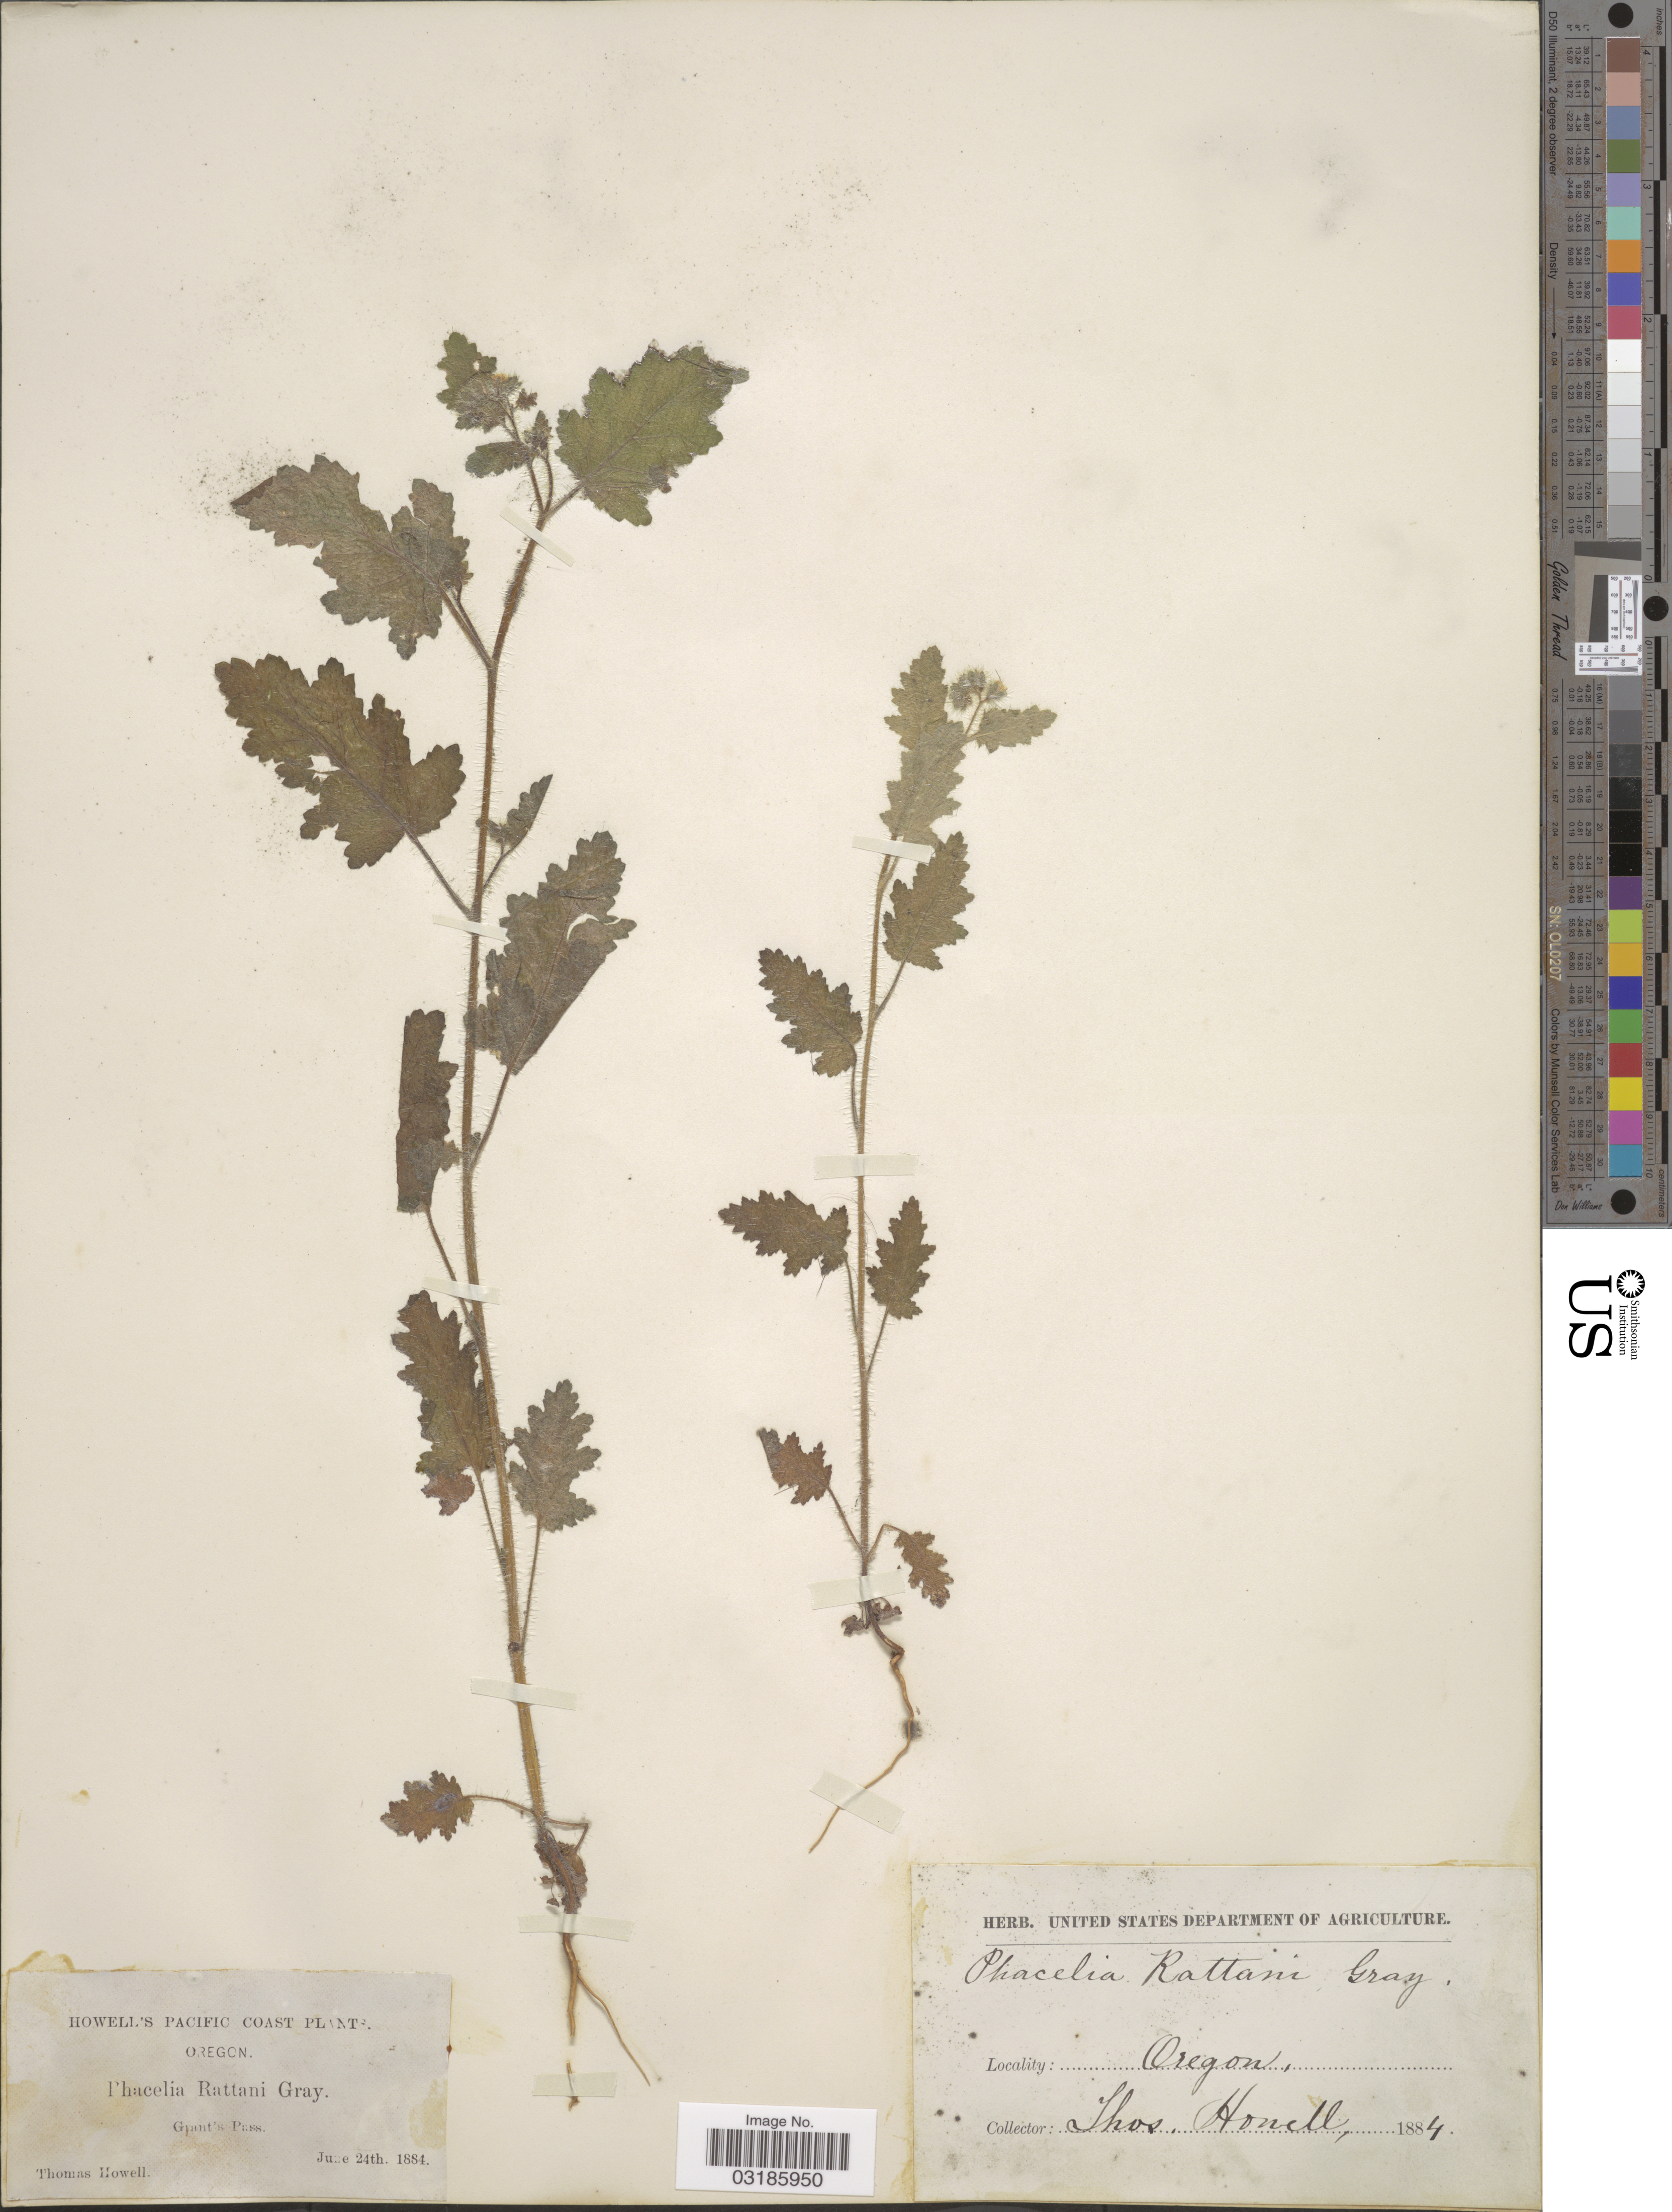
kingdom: Plantae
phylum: Tracheophyta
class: Magnoliopsida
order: Boraginales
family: Hydrophyllaceae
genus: Phacelia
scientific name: Phacelia rattanii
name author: A. Gray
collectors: T. Howell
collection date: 1884-06-24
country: United States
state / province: Oregon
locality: Pacific Coast. Grant's Pass.